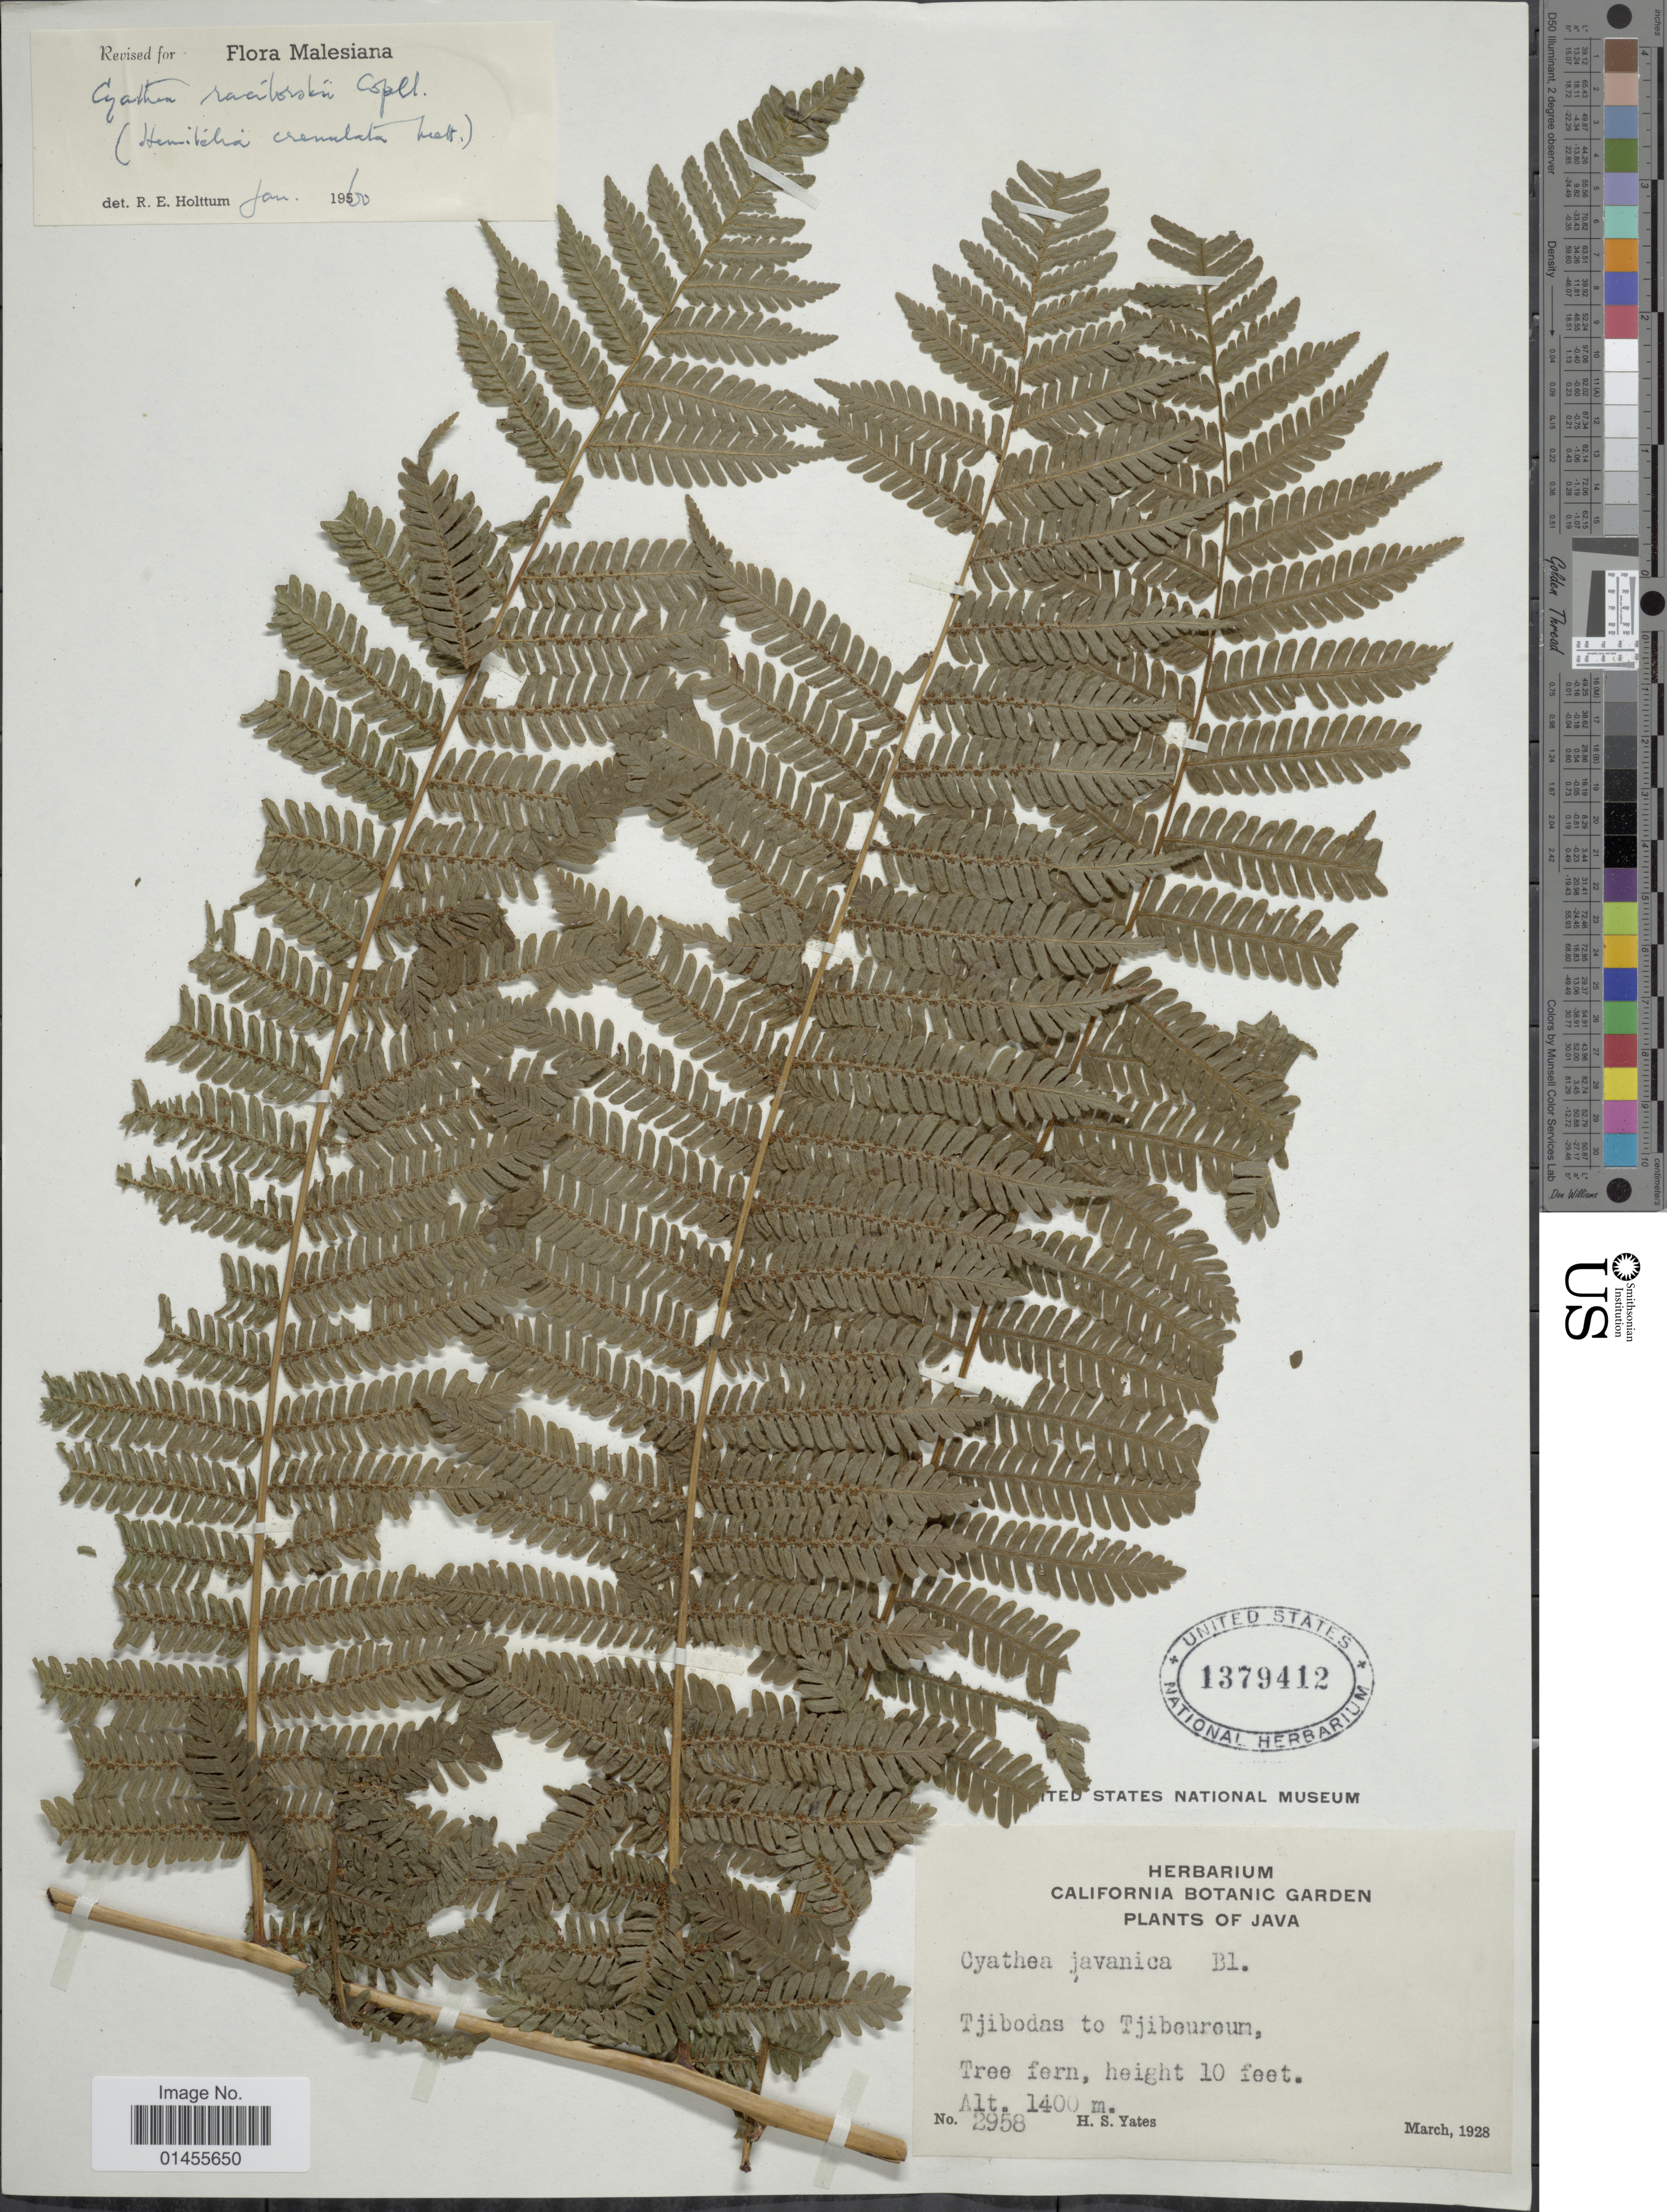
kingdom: Plantae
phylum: Tracheophyta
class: Polypodiopsida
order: Cyatheales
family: Cyatheaceae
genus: Alsophila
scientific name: Alsophila polycarpa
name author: (Jungh.) R.M. Tryon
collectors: H. S. Yates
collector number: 2958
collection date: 1928-03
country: Indonesia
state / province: Java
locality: Tjibodas to Tjibeureum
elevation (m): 1400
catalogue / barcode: US 1379412